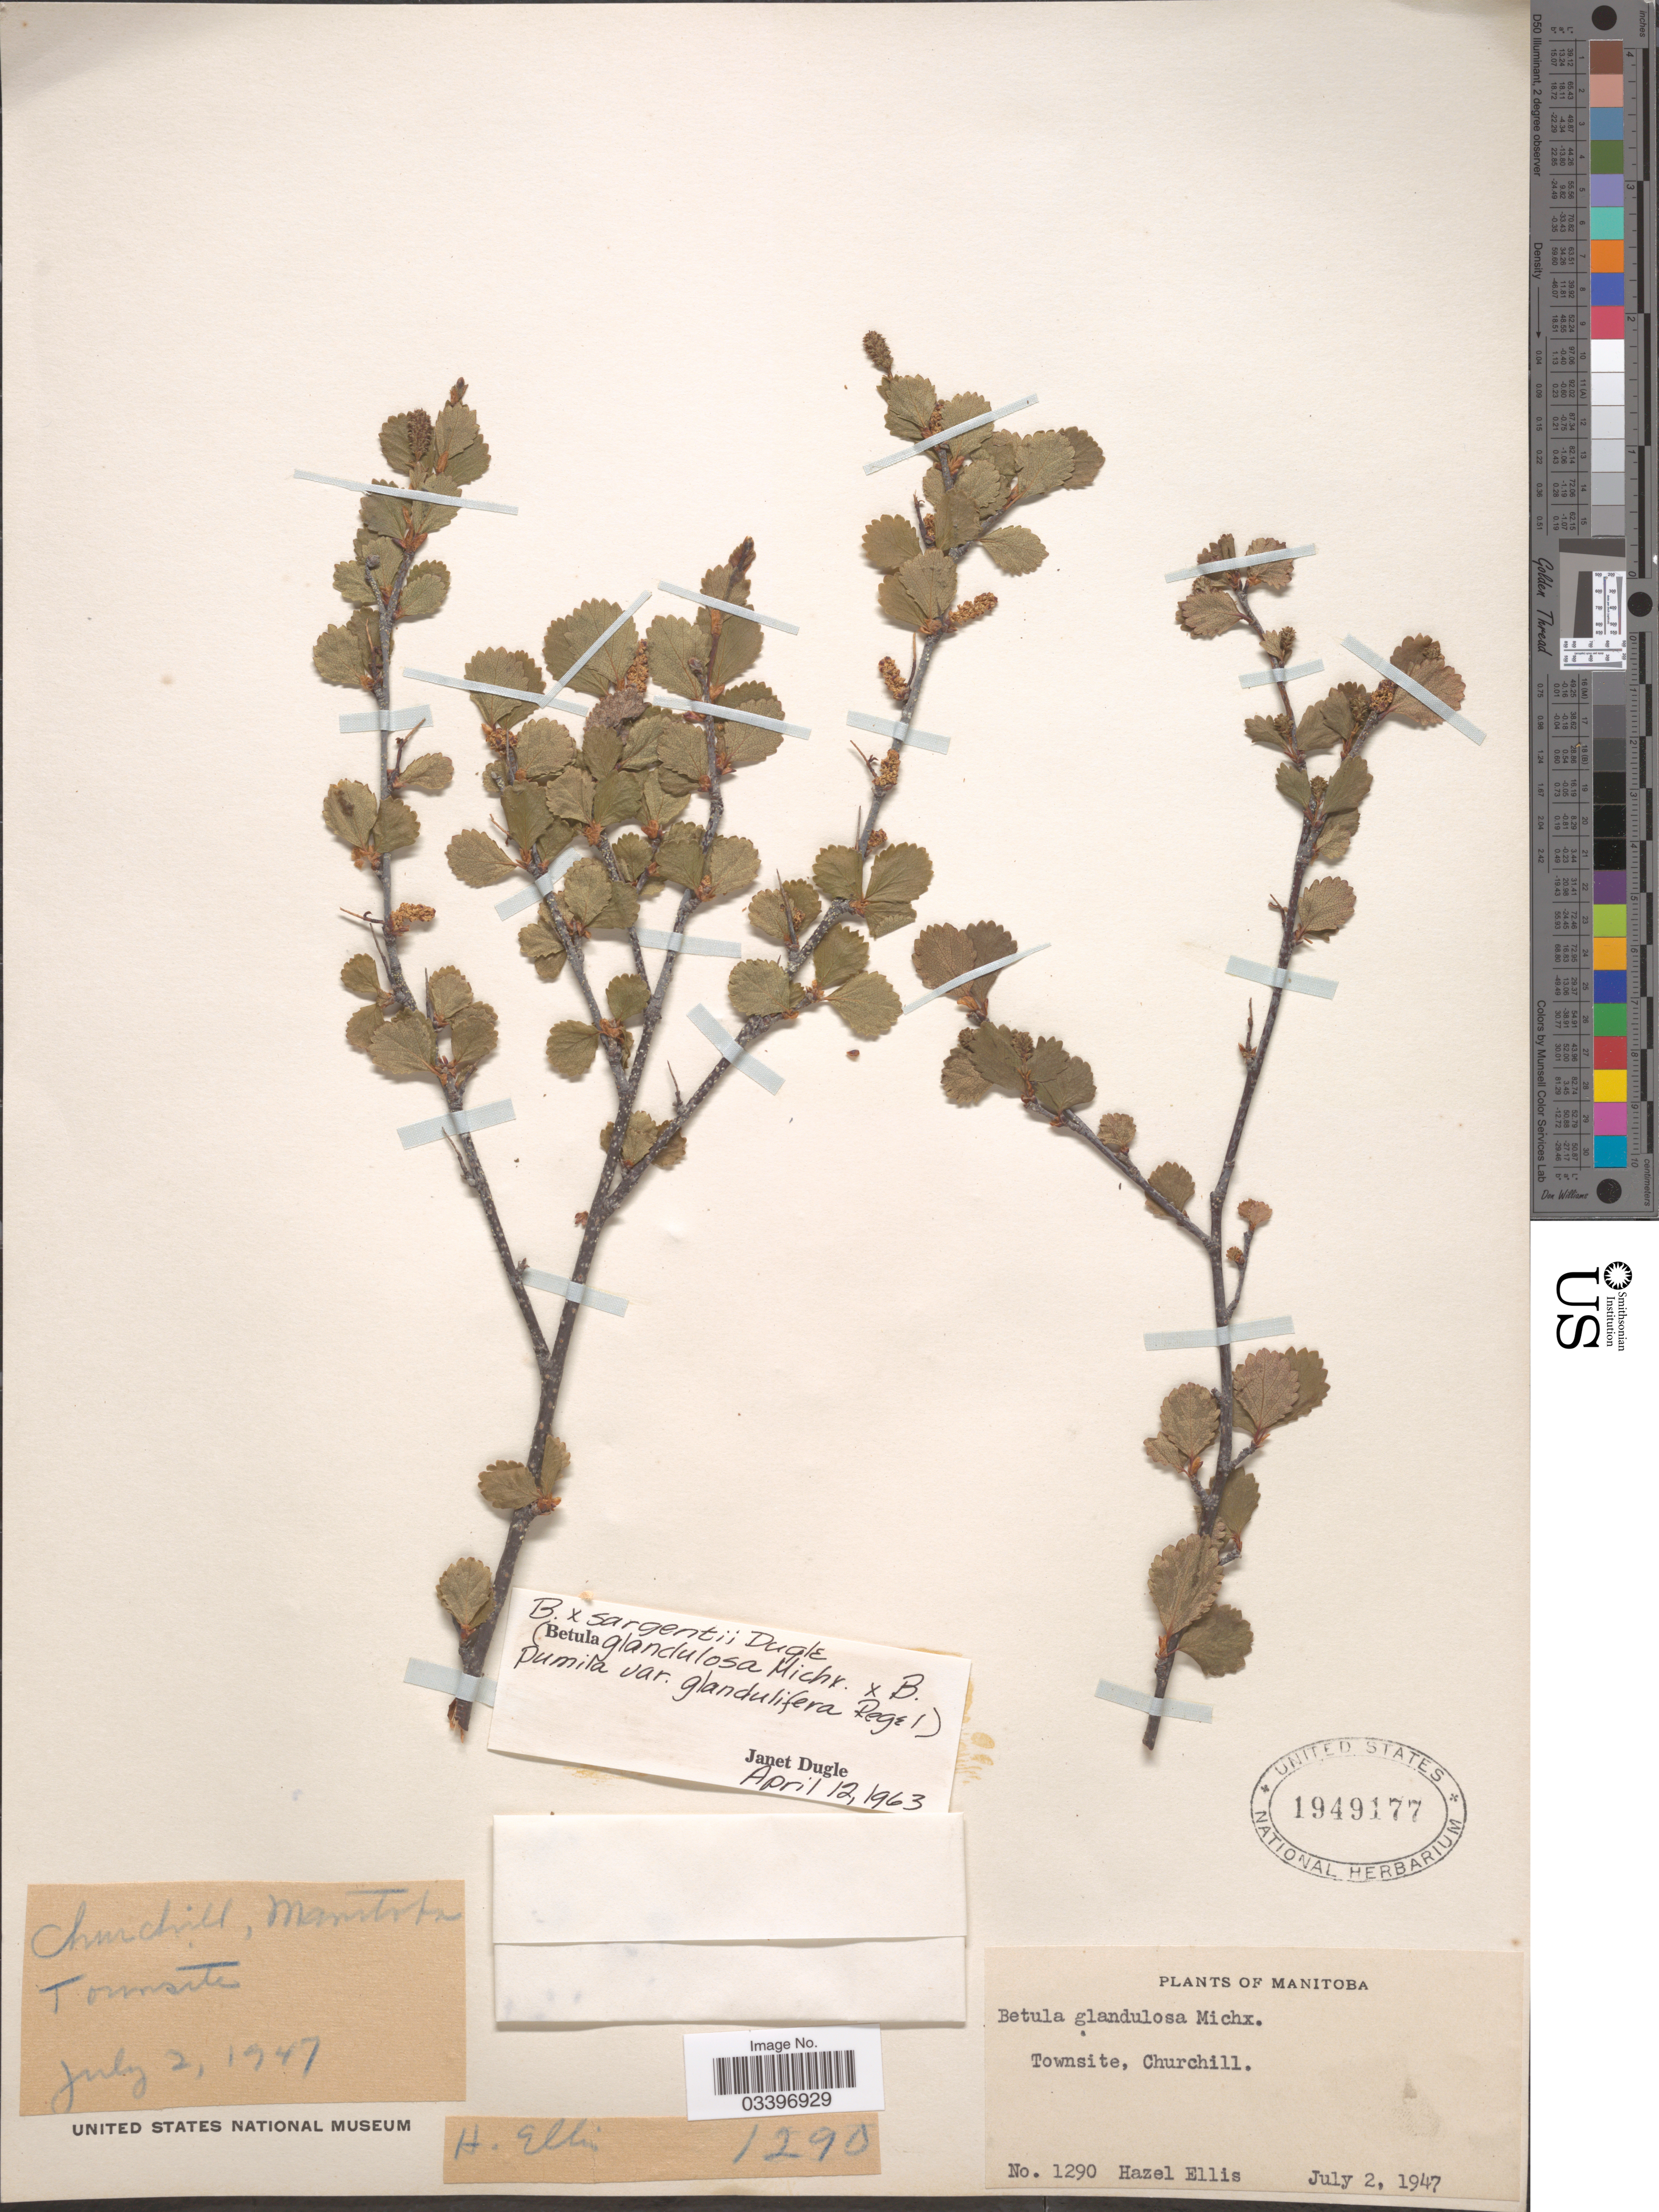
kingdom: Plantae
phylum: Tracheophyta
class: Magnoliopsida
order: Fagales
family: Betulaceae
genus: Betula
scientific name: Betula x sargentii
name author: Dugle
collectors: H. Ellis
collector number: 1290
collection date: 1947-07-02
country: Canada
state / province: Manitoba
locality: Townsite, Churchill.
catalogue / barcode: US 1949177